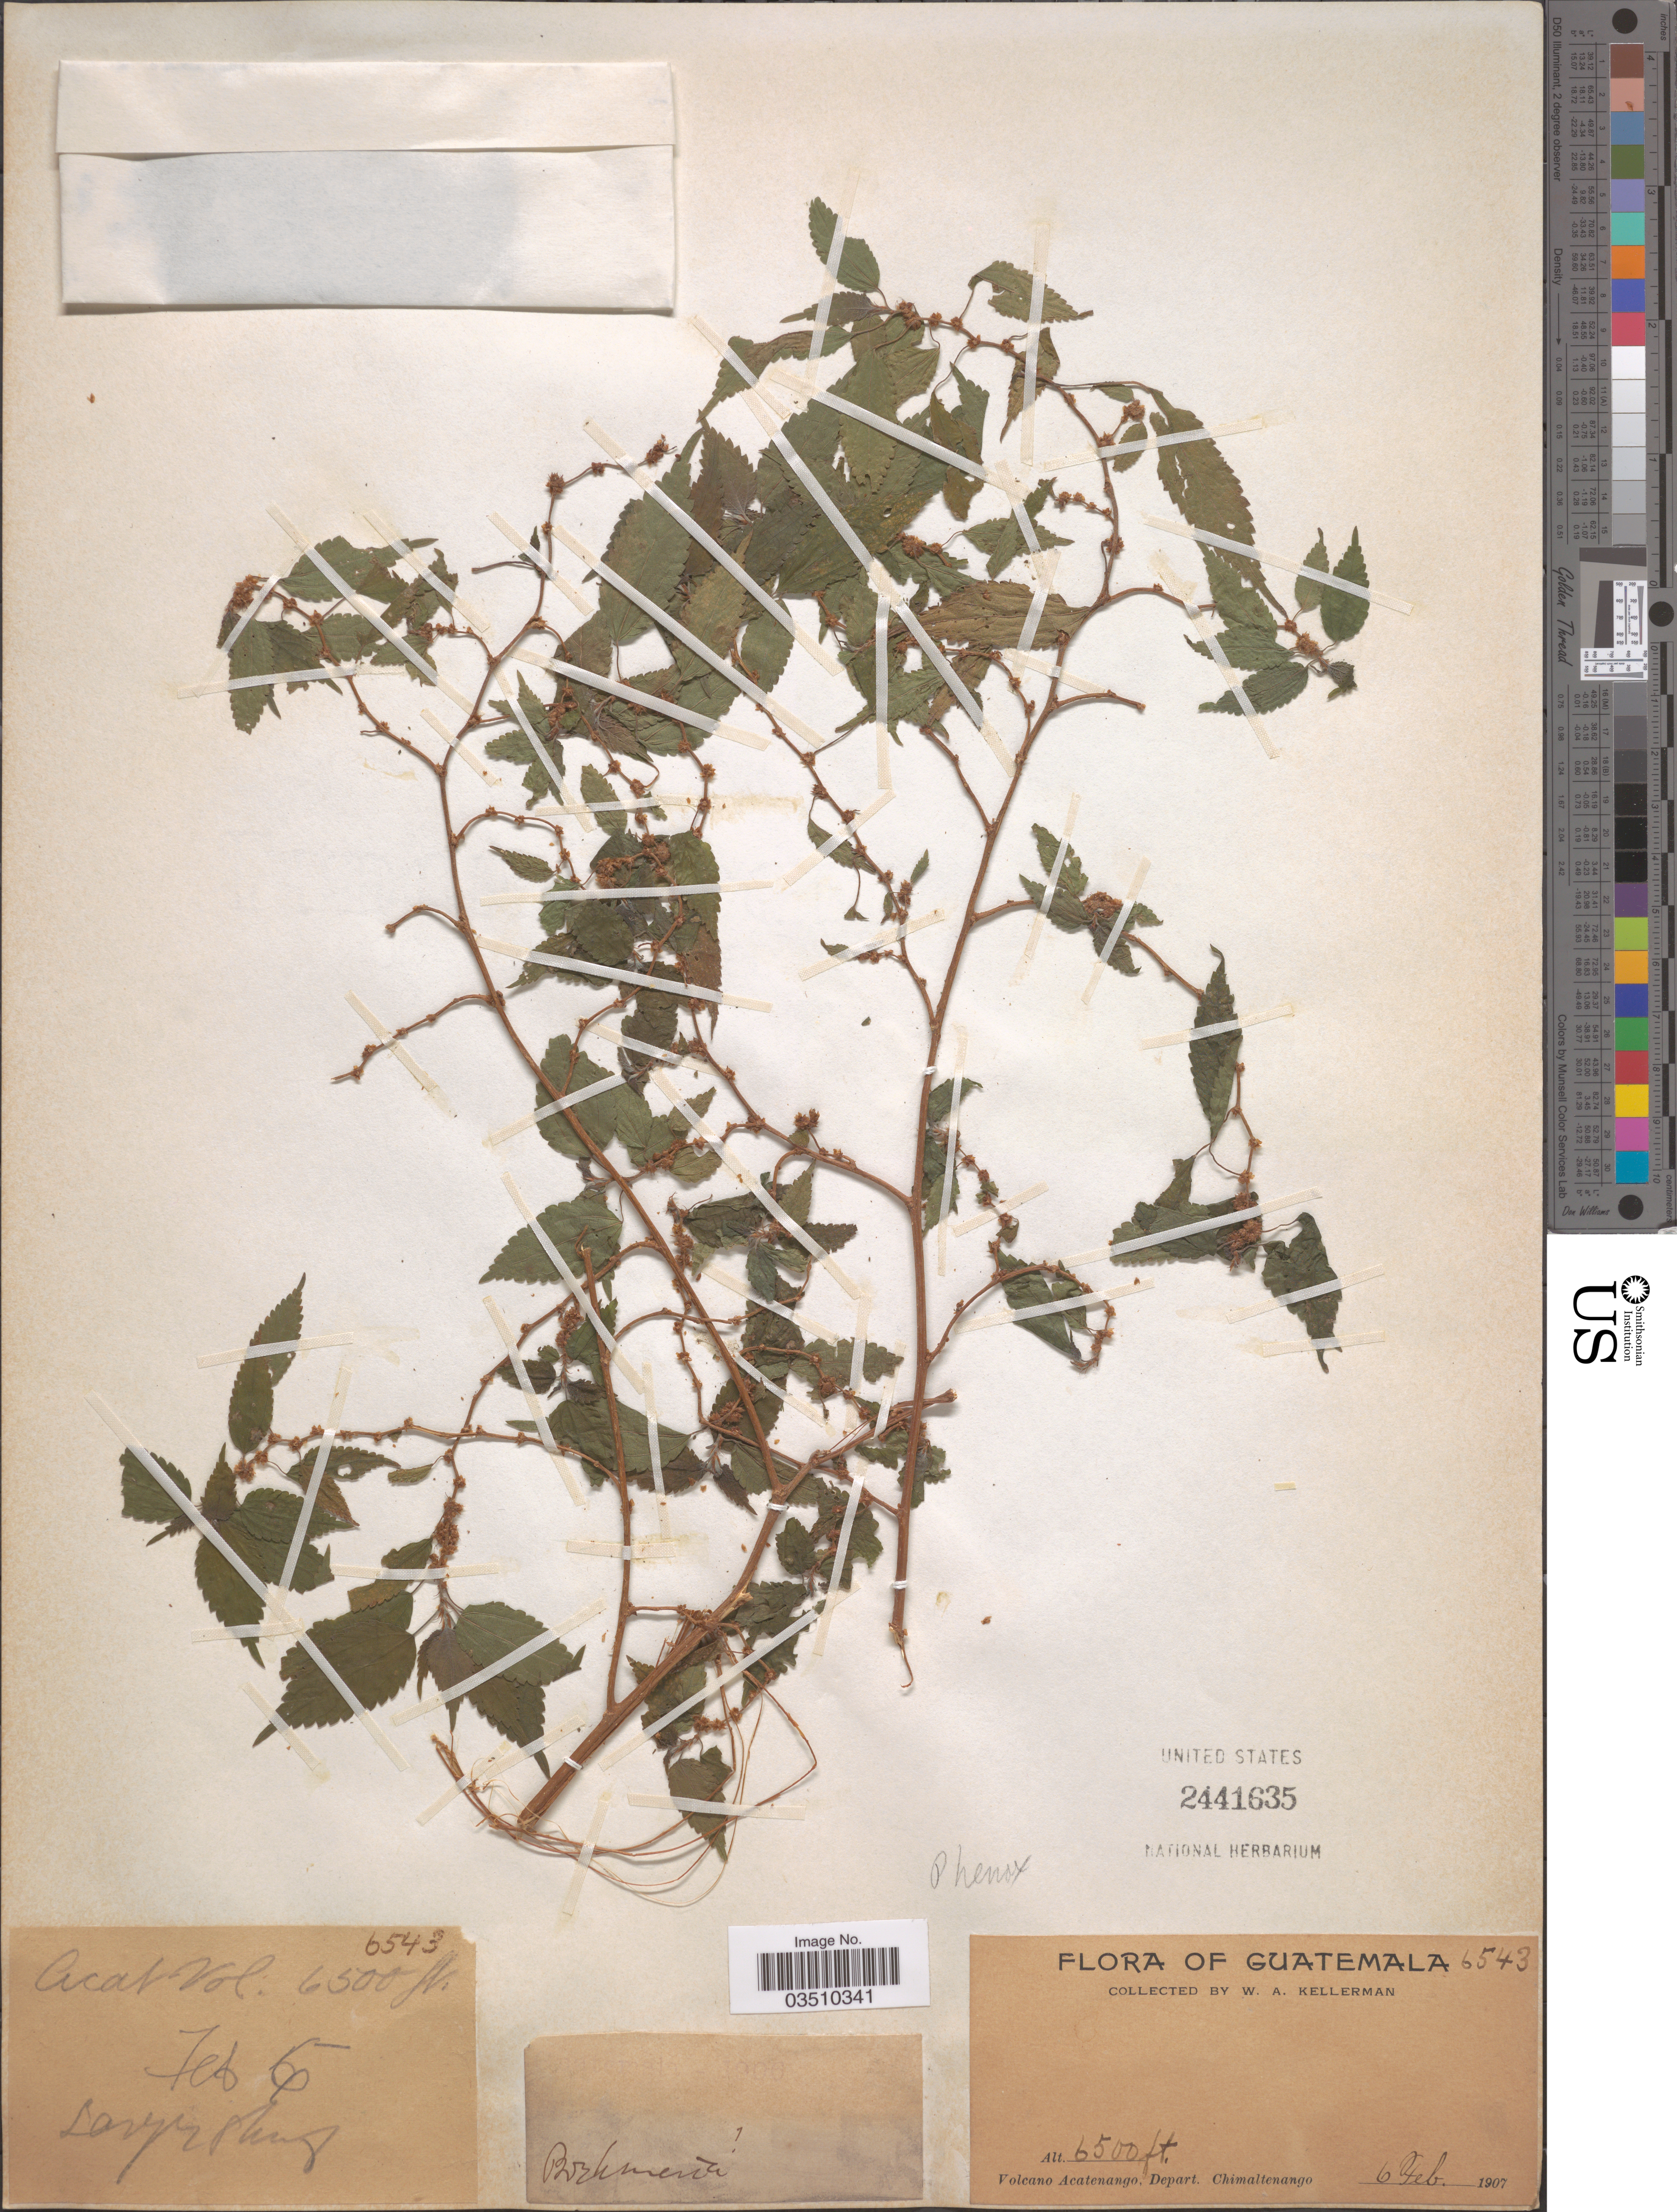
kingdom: Plantae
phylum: Tracheophyta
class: Magnoliopsida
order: Rosales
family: Urticaceae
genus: Phenax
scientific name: Phenax sp.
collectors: W. Kellerman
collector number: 6543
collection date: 1907-02-06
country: Guatemala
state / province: Chimaltenango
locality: Volcano Acatenango, Depart. Chimaltenango.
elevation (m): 1981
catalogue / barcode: US 2441635